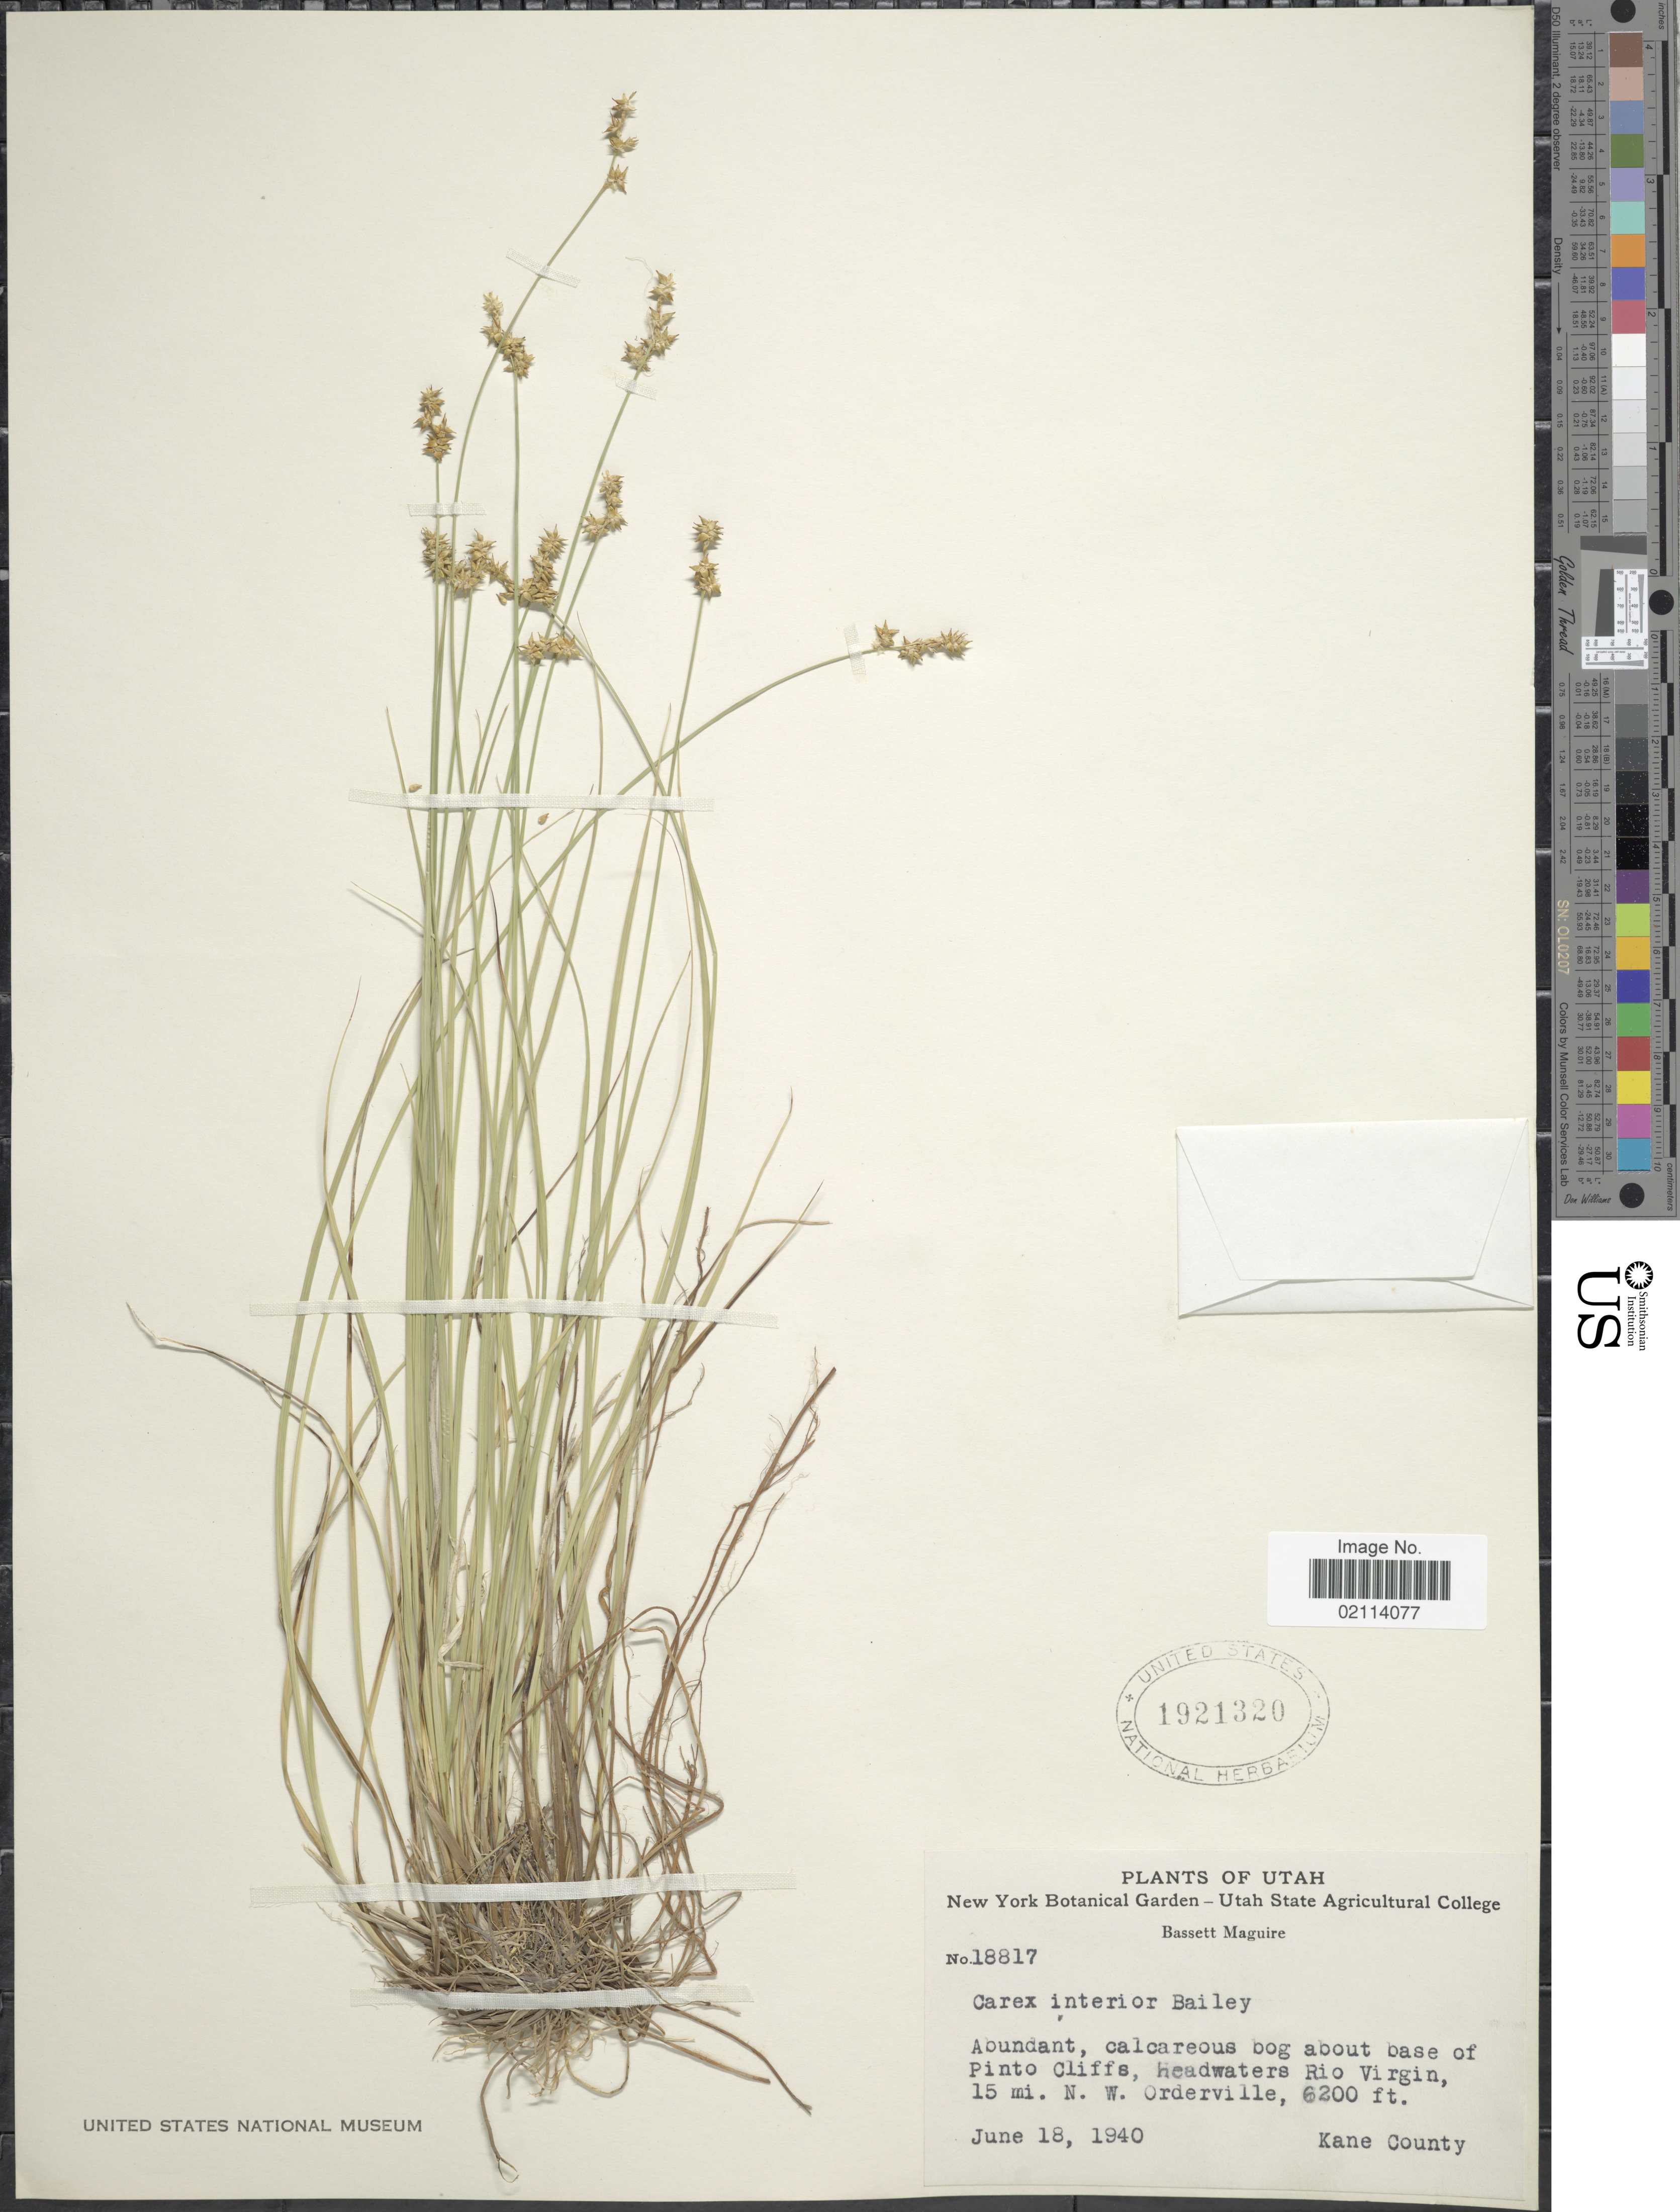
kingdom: Plantae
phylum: Tracheophyta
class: Liliopsida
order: Poales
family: Cyperaceae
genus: Carex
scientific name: Carex interior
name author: L.H. Bailey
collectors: B. Maguire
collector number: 18817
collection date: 1940-06-18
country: United States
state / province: Utah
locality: Abundant, about base of Pinto Cliffs, headwaters Rio Virgin, 15 mi. N.W. Orderville, Kane County.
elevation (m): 1890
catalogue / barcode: US 1923120